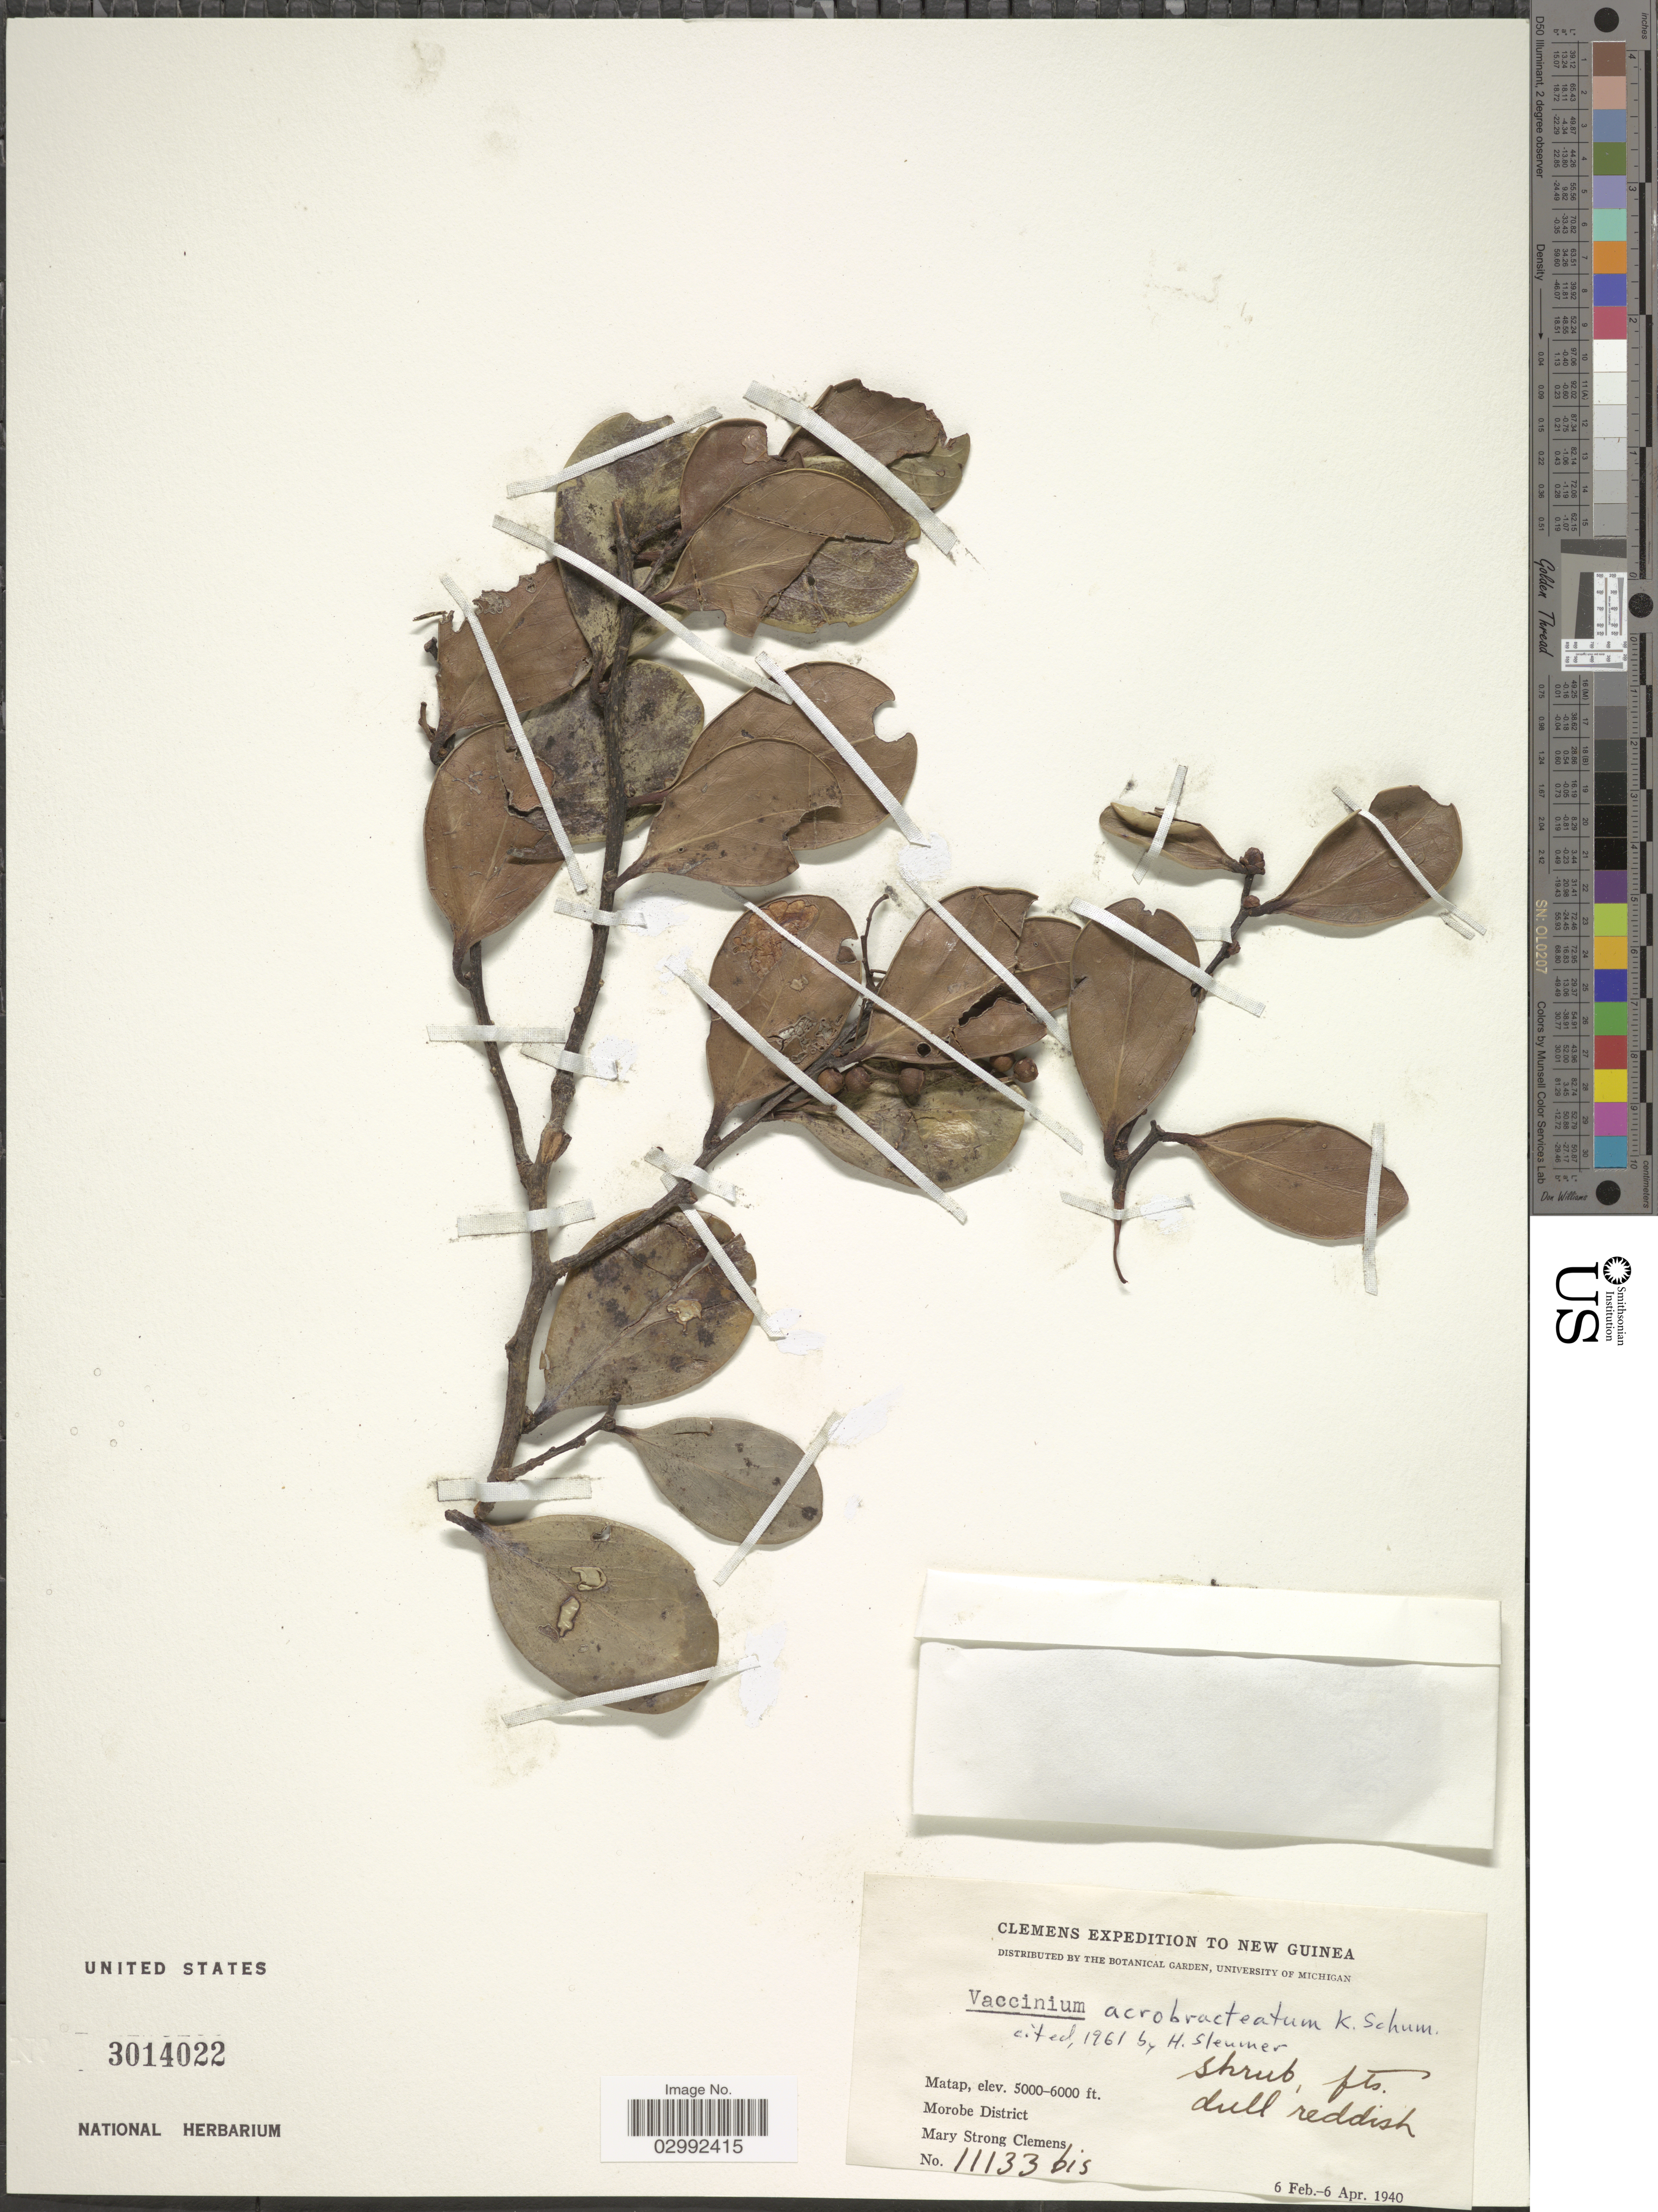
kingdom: Plantae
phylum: Tracheophyta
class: Magnoliopsida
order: Ericales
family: Ericaceae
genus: Vaccinium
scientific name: Vaccinium acrobracteatum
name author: K. Schum.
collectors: M. S. Clemens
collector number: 11133bis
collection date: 1940-02-06/1940-04-06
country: Papua New Guinea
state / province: Morobe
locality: New Guinea, Matap, Morobe District.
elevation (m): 1524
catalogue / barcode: US 3014022